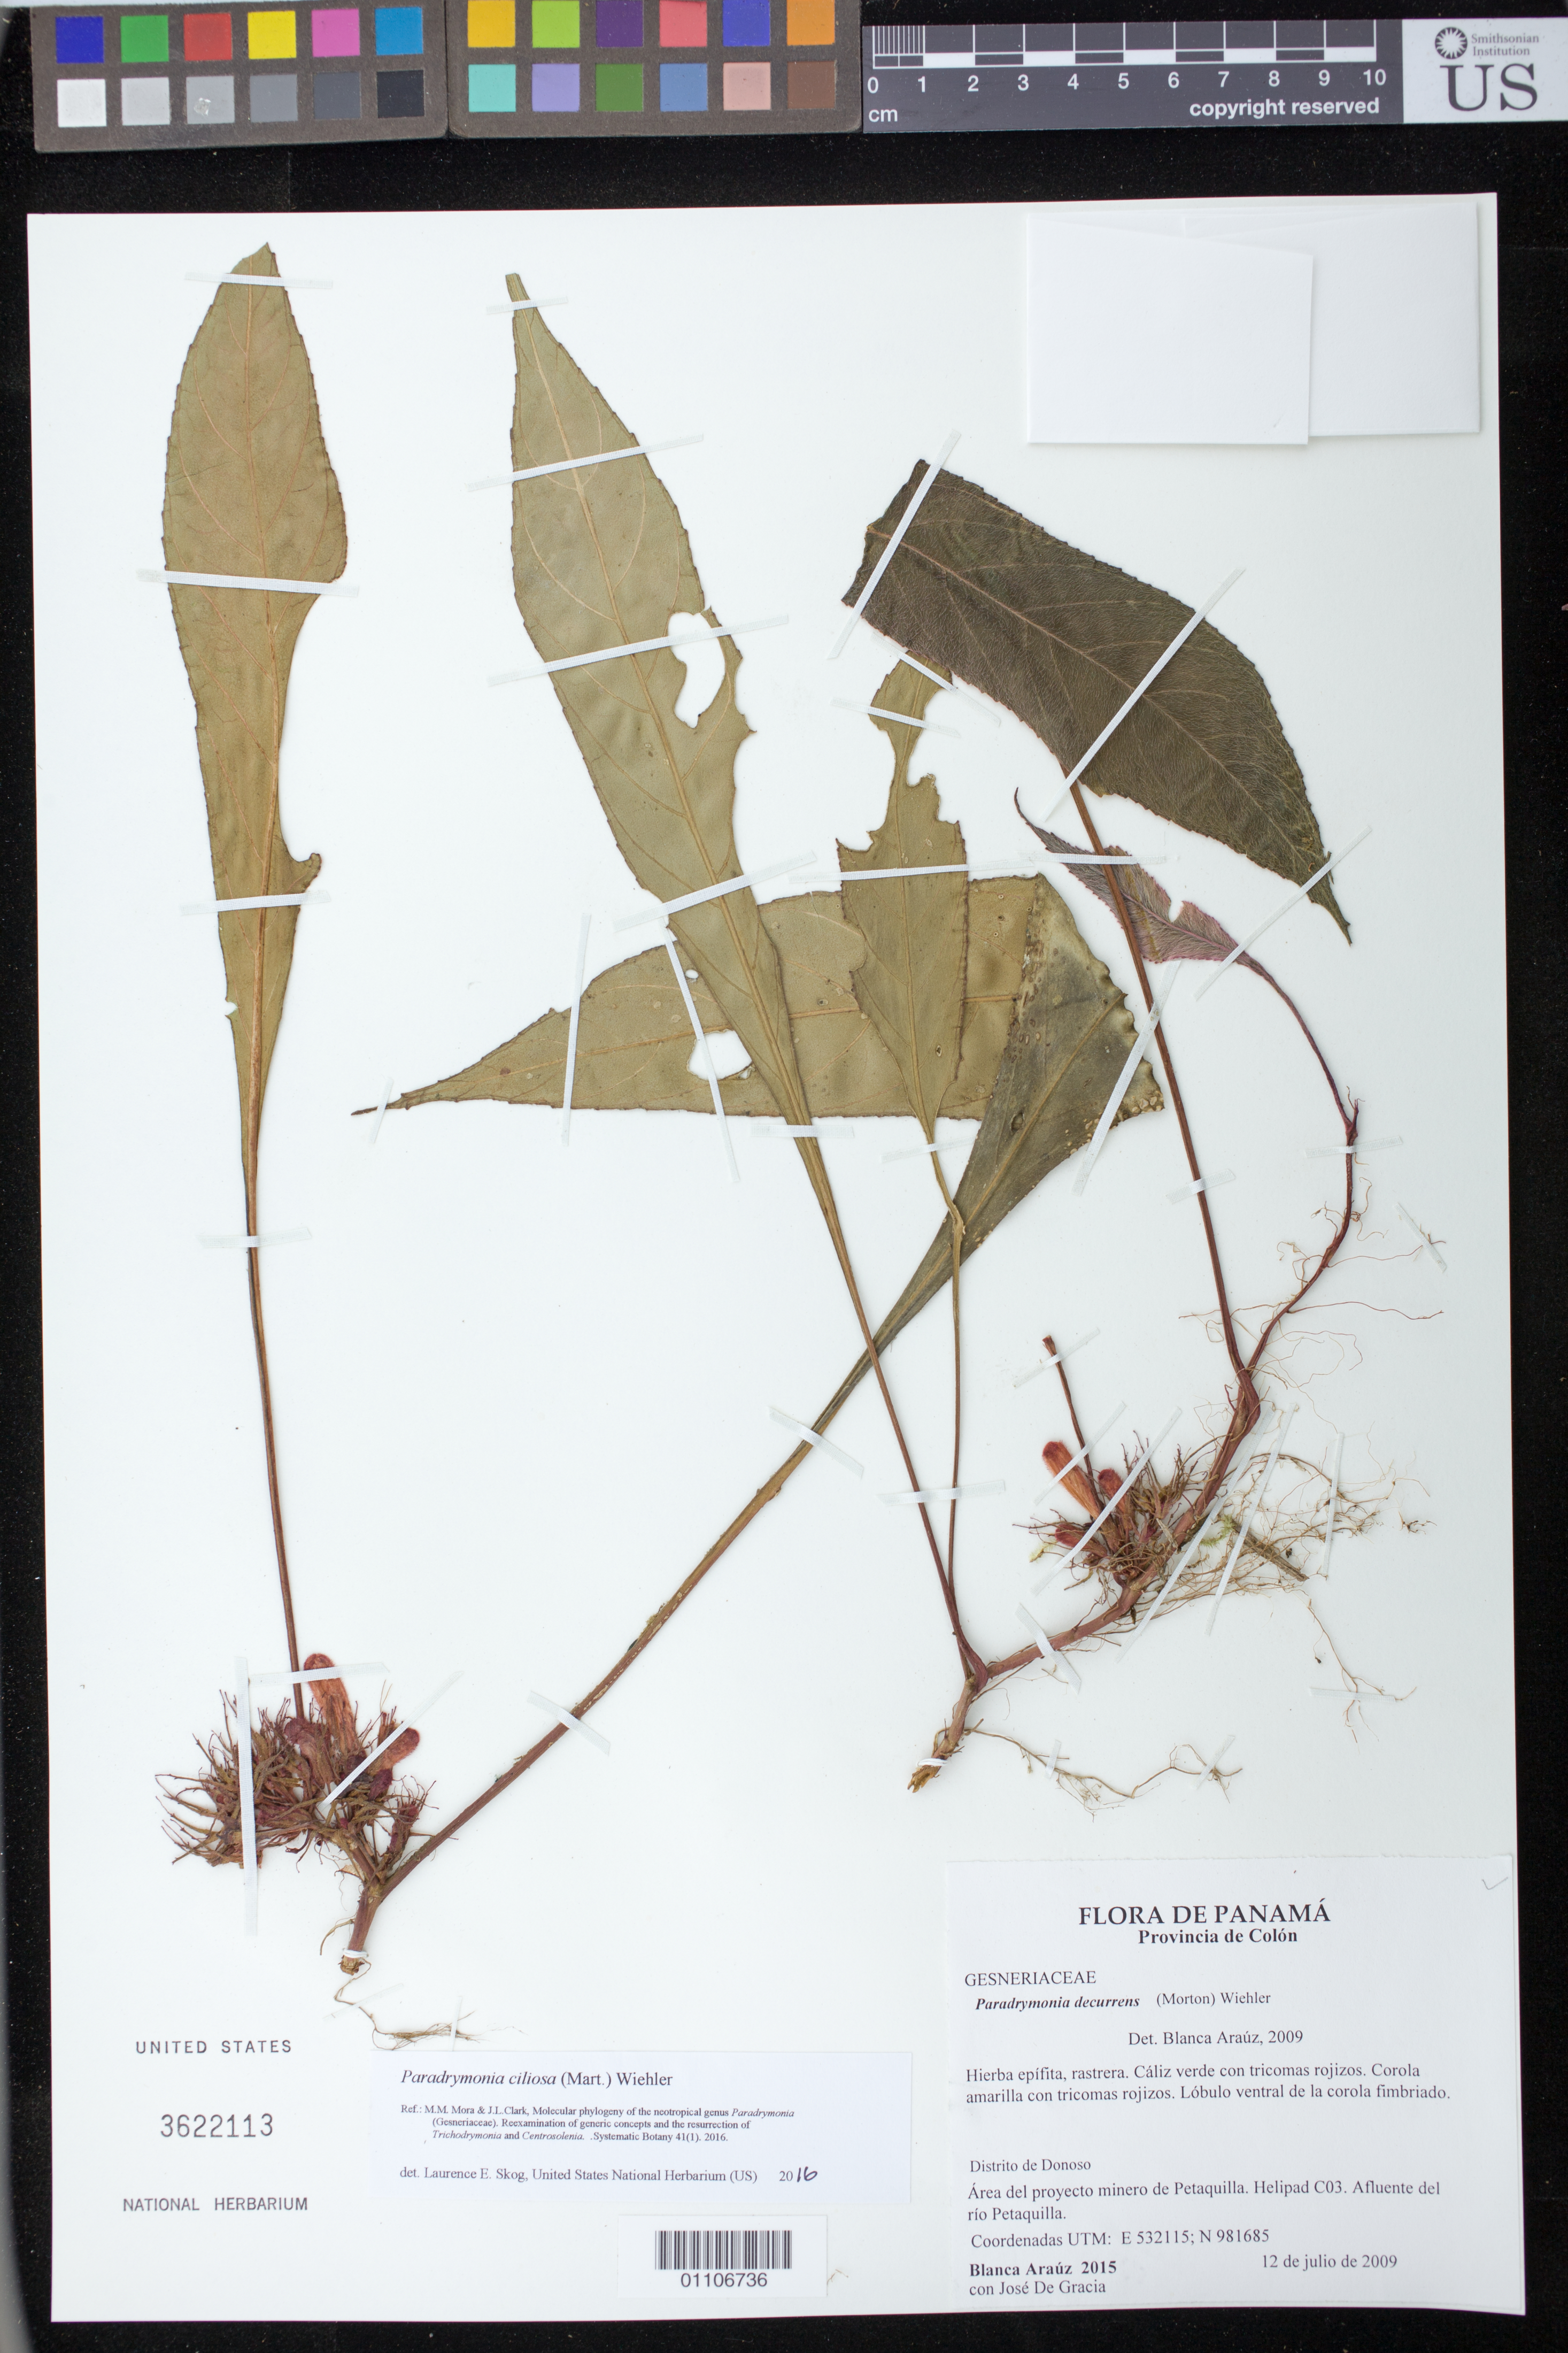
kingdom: Plantae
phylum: Tracheophyta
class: Magnoliopsida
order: Lamiales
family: Gesneriaceae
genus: Paradrymonia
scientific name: Paradrymonia ciliosa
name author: (Mart.) Wiehler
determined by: Skog, Laurence E.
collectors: B. Araúz & J. De Gracia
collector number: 2015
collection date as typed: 12 Jul 2009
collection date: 2009-07-12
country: Panama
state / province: Colón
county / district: Donoso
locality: Distrito de Donoso: Area del proyecto minero de Petaquilla. Helipad C03. Afluente del rio Petaquilla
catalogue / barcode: US 3622113